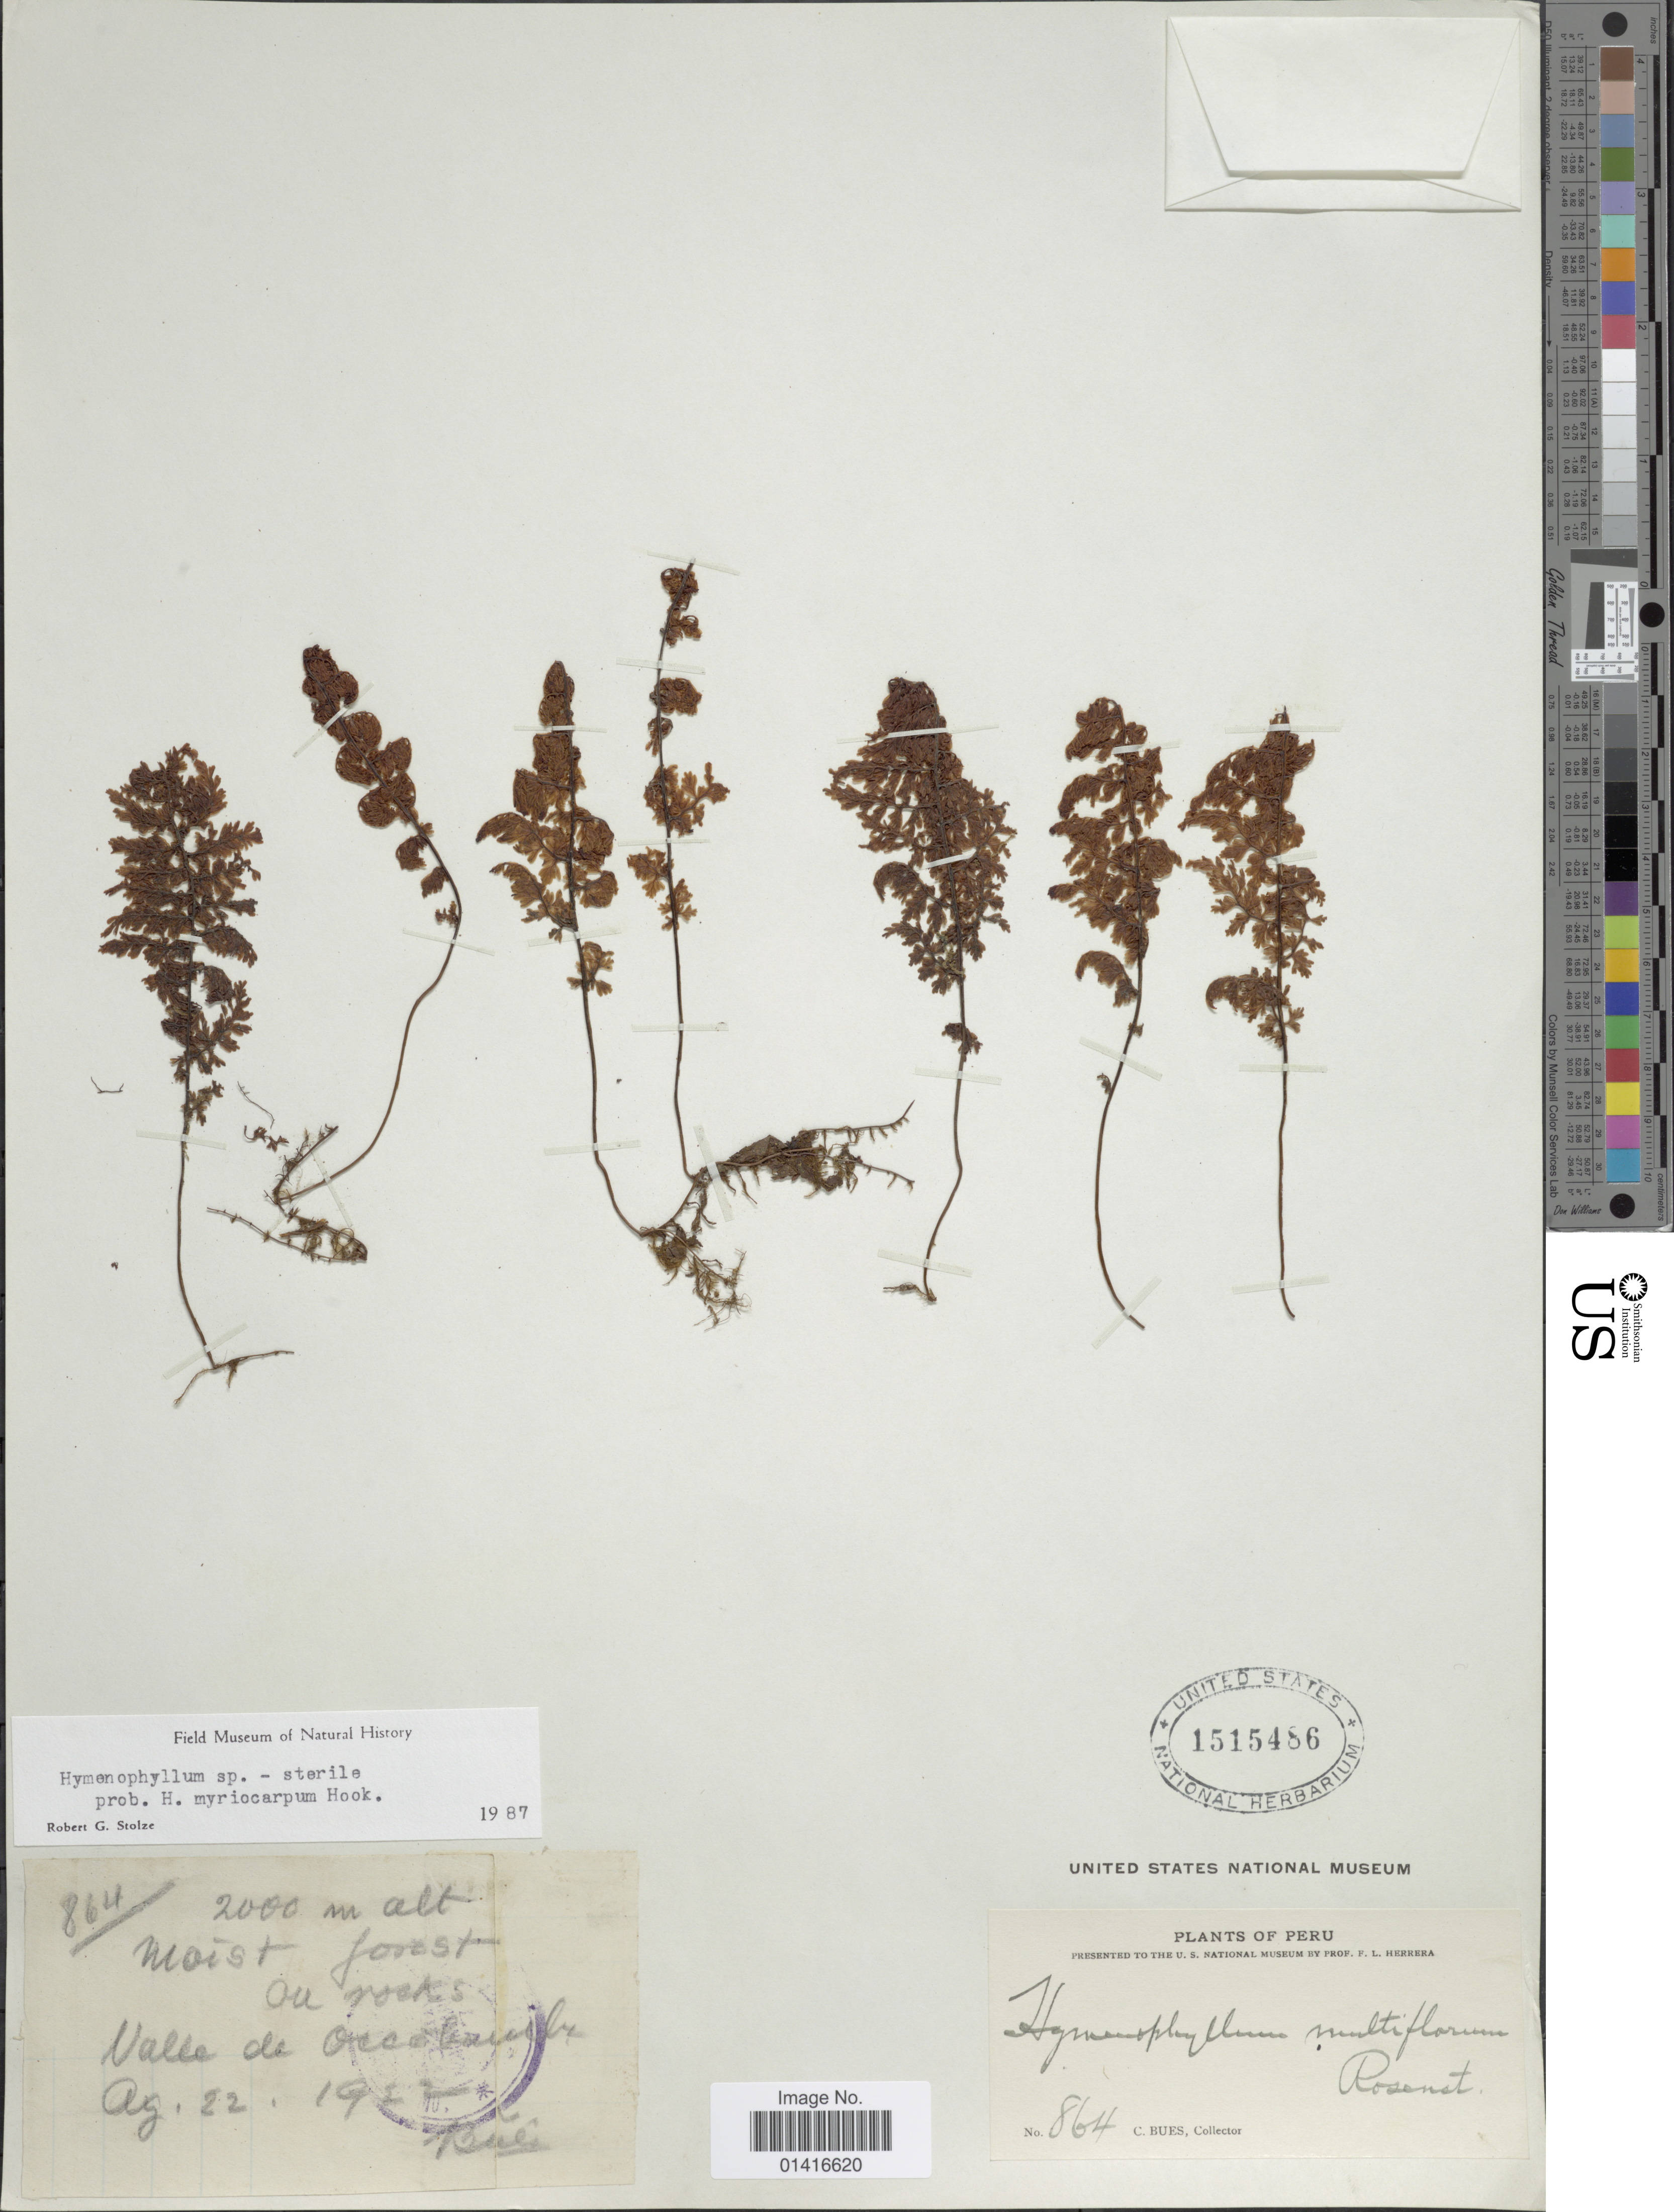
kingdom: Plantae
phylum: Tracheophyta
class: Polypodiopsida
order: Hymenophyllales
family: Hymenophyllaceae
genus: Hymenophyllum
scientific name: Hymenophyllum myriocarpum var. myriocarpum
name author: Hook.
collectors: C. Bues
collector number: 864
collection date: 1922-08-22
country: Peru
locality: Moist forest on rocks. Valle de Occobamba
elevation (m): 2000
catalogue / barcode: US 1515486